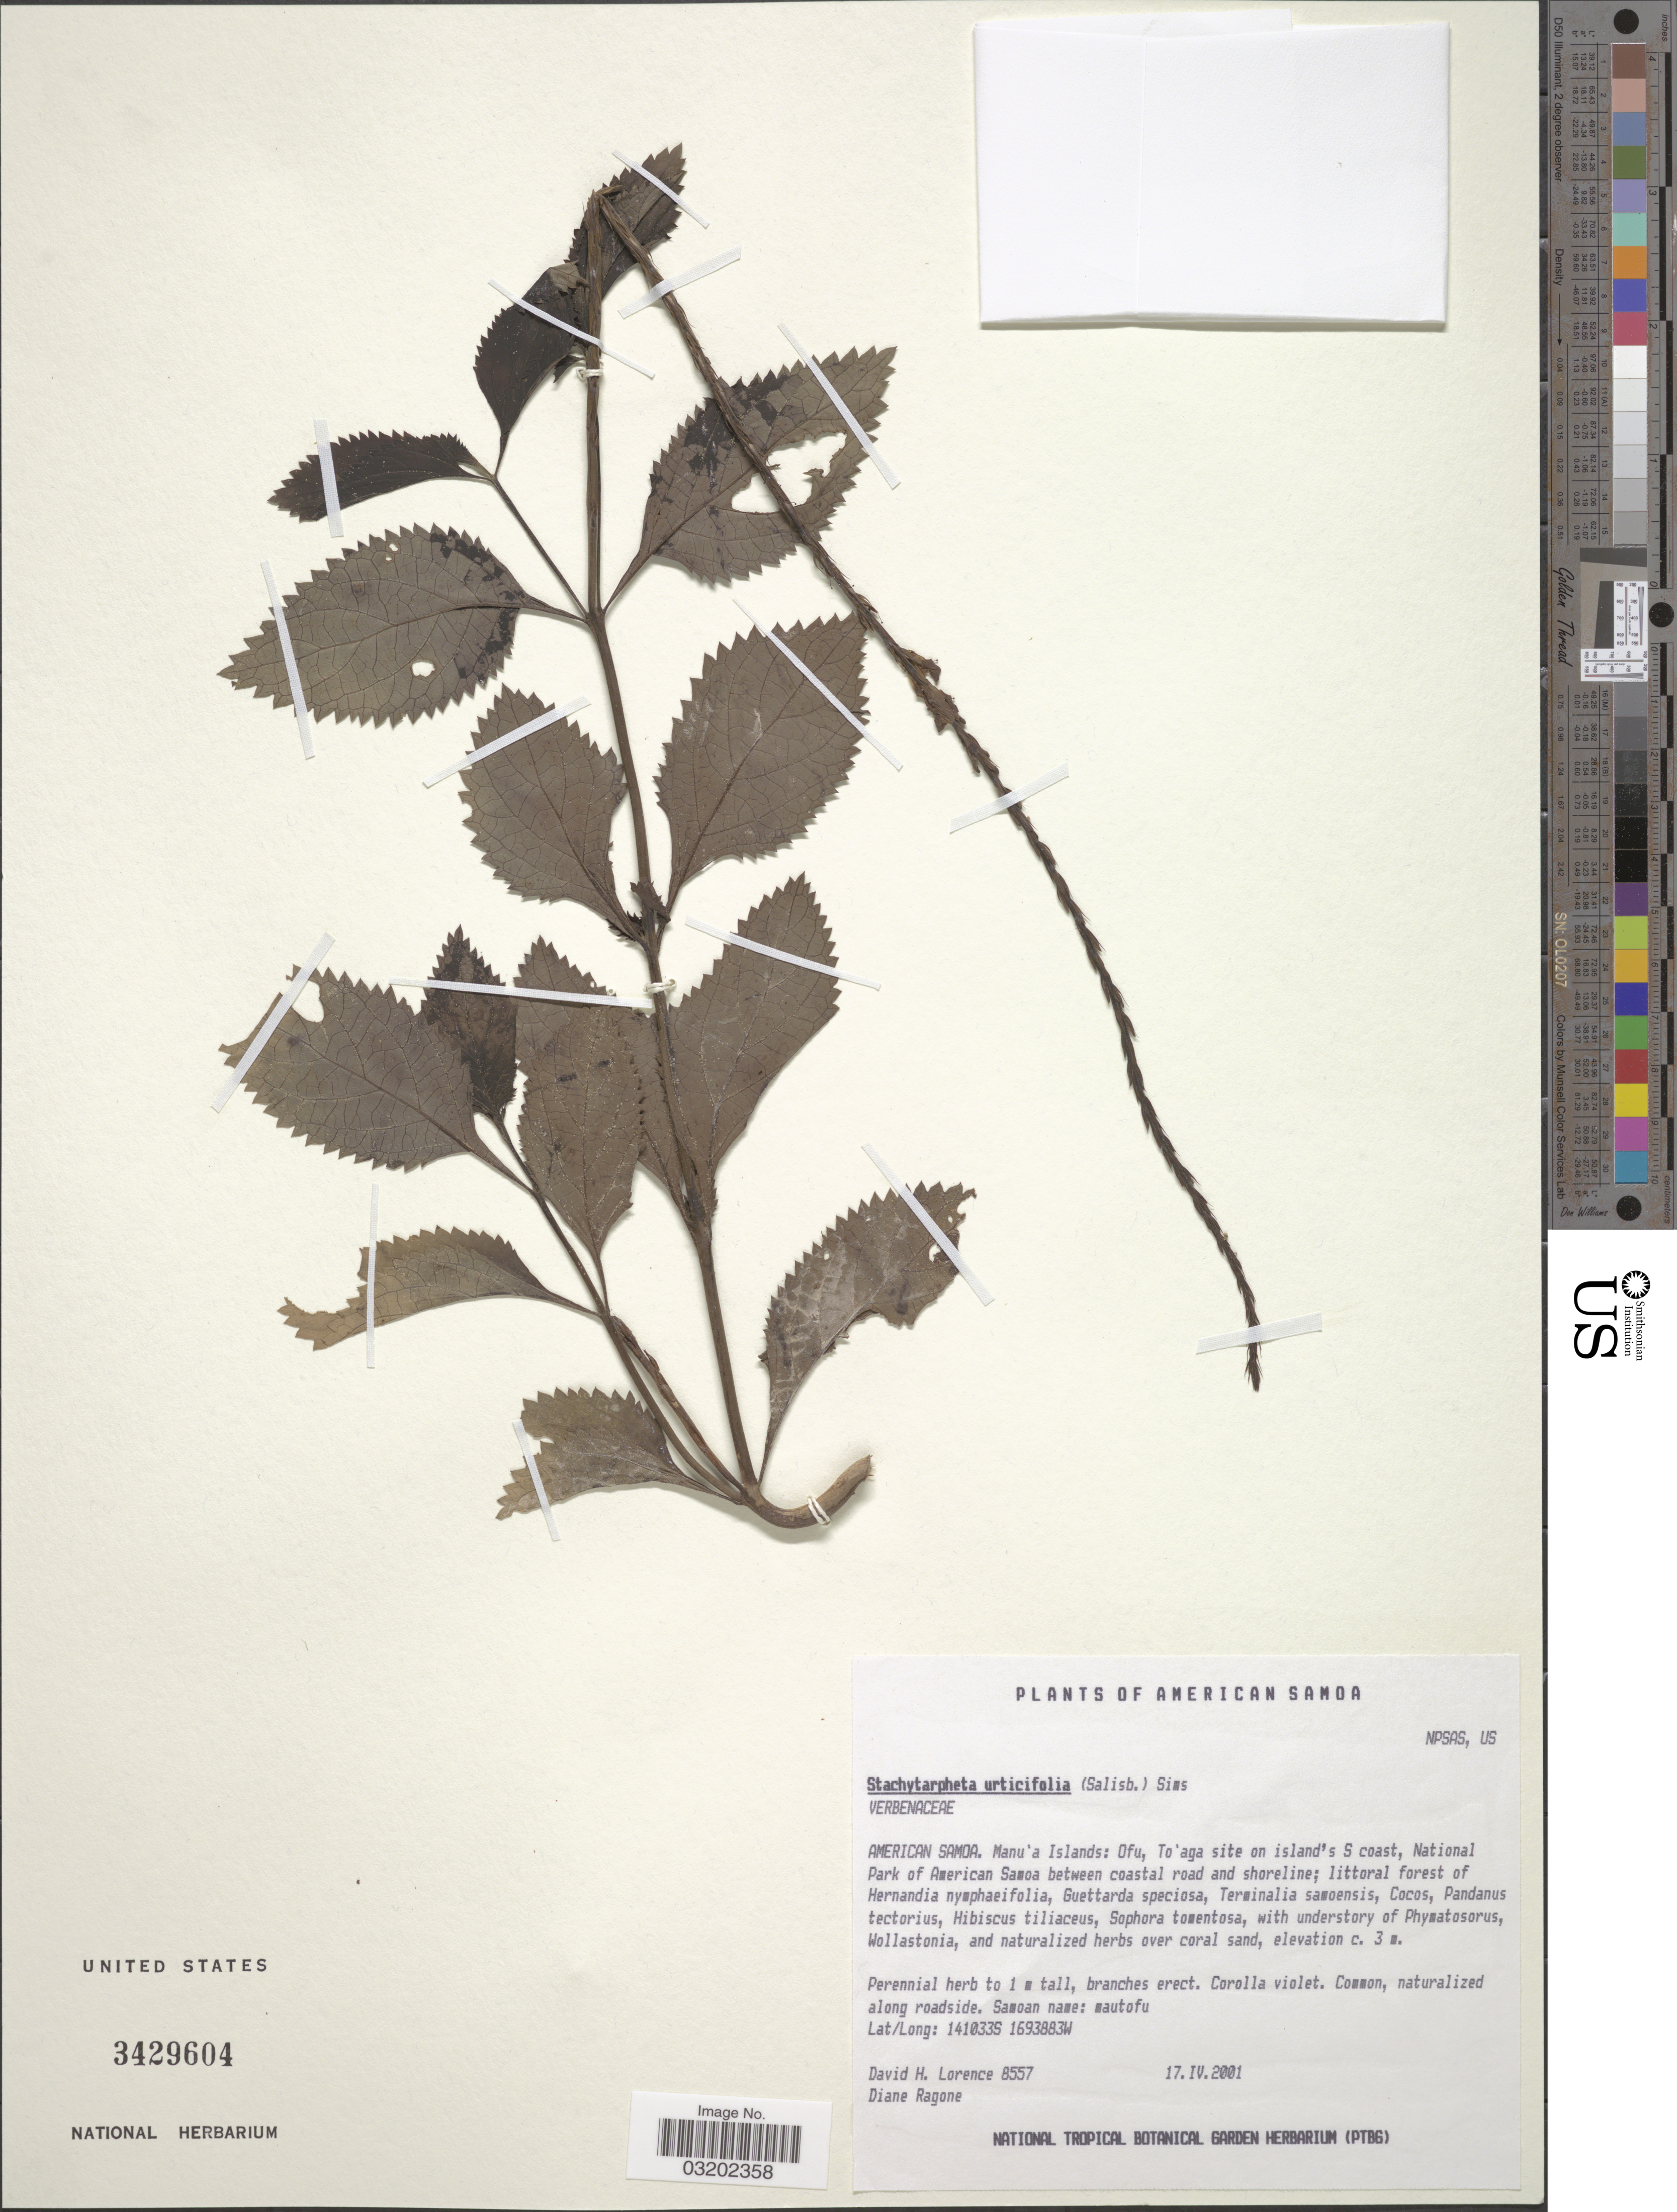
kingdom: Plantae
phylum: Tracheophyta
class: Magnoliopsida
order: Lamiales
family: Verbenaceae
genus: Stachytarpheta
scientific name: Stachytarpheta urticifolia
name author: Sims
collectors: D. Lorence & D. Ragone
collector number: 8557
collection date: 2001-04-17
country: American Samoa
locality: Manu'a Islands: Ofu, To'aga site on island's S coast, National Park of American Samoa between coastal road and shoreline.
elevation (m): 3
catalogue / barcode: US 3429604